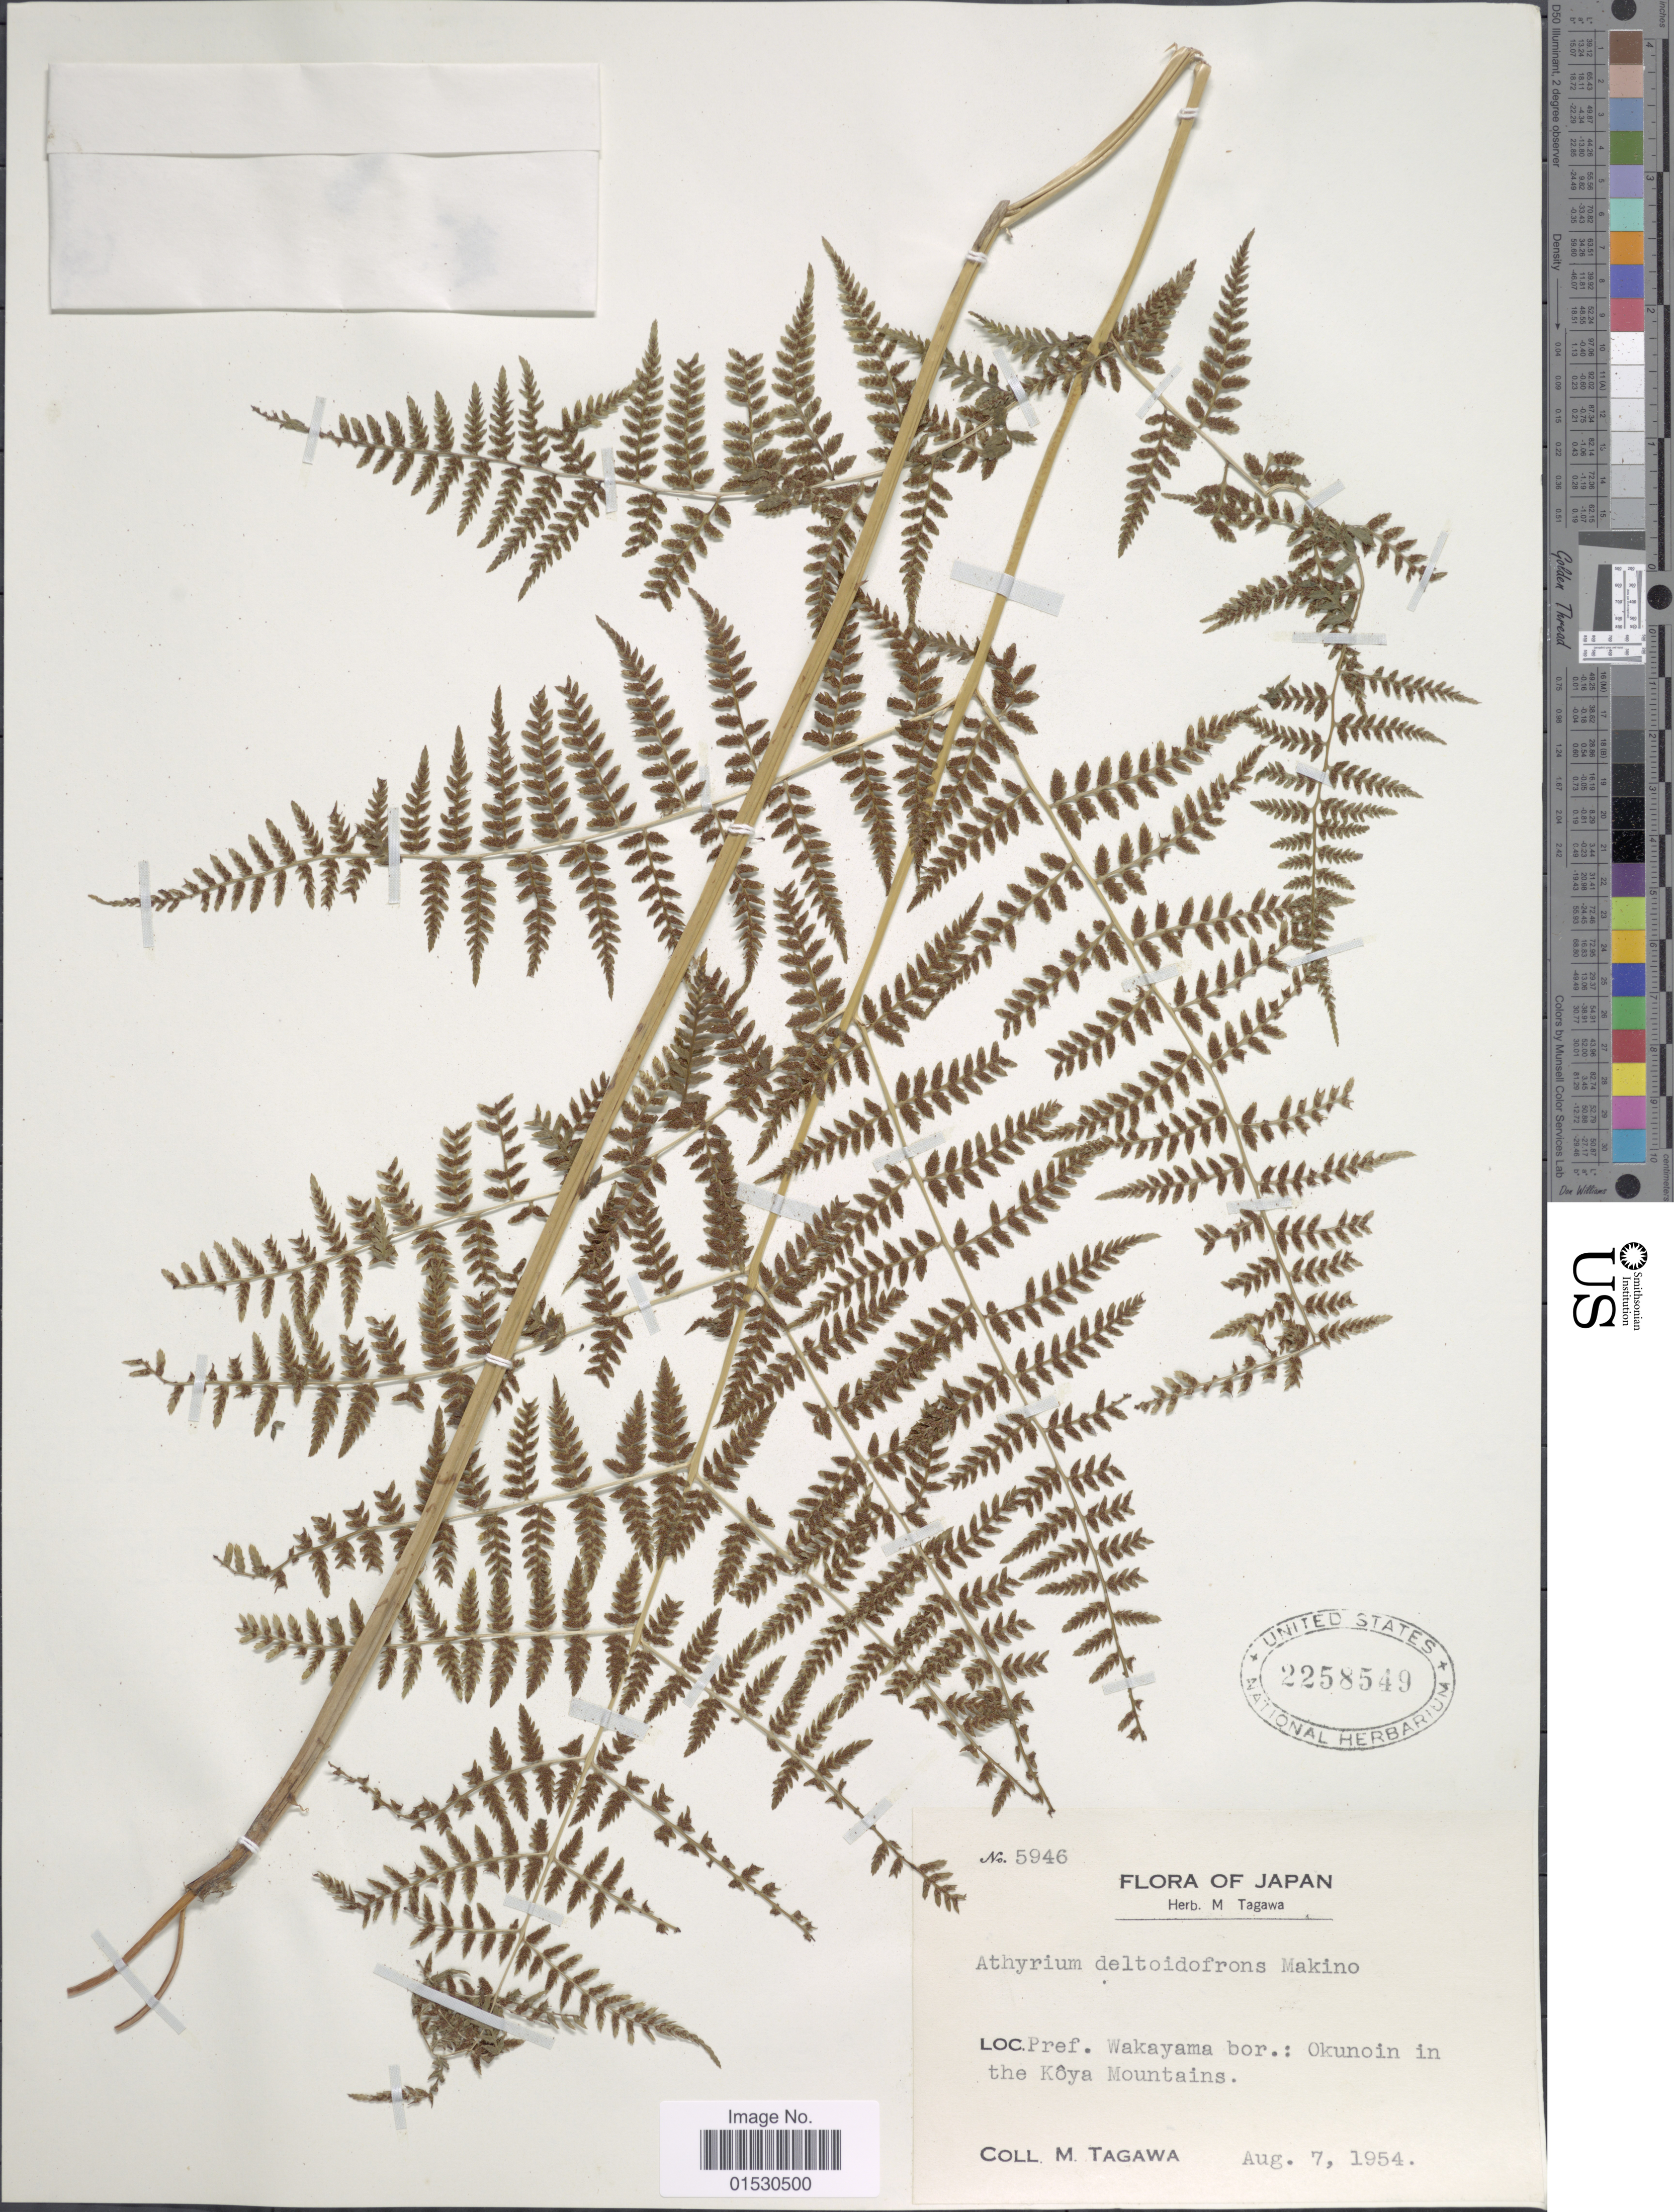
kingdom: Plantae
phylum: Tracheophyta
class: Polypodiopsida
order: Polypodiales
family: Athyriaceae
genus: Athyrium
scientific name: Athyrium deltoidofrons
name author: Makino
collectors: M. Tagawa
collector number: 5946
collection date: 1954-08-07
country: Japan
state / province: Wakayama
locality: Okunoin in the Koya Mountains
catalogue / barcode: US 2258549